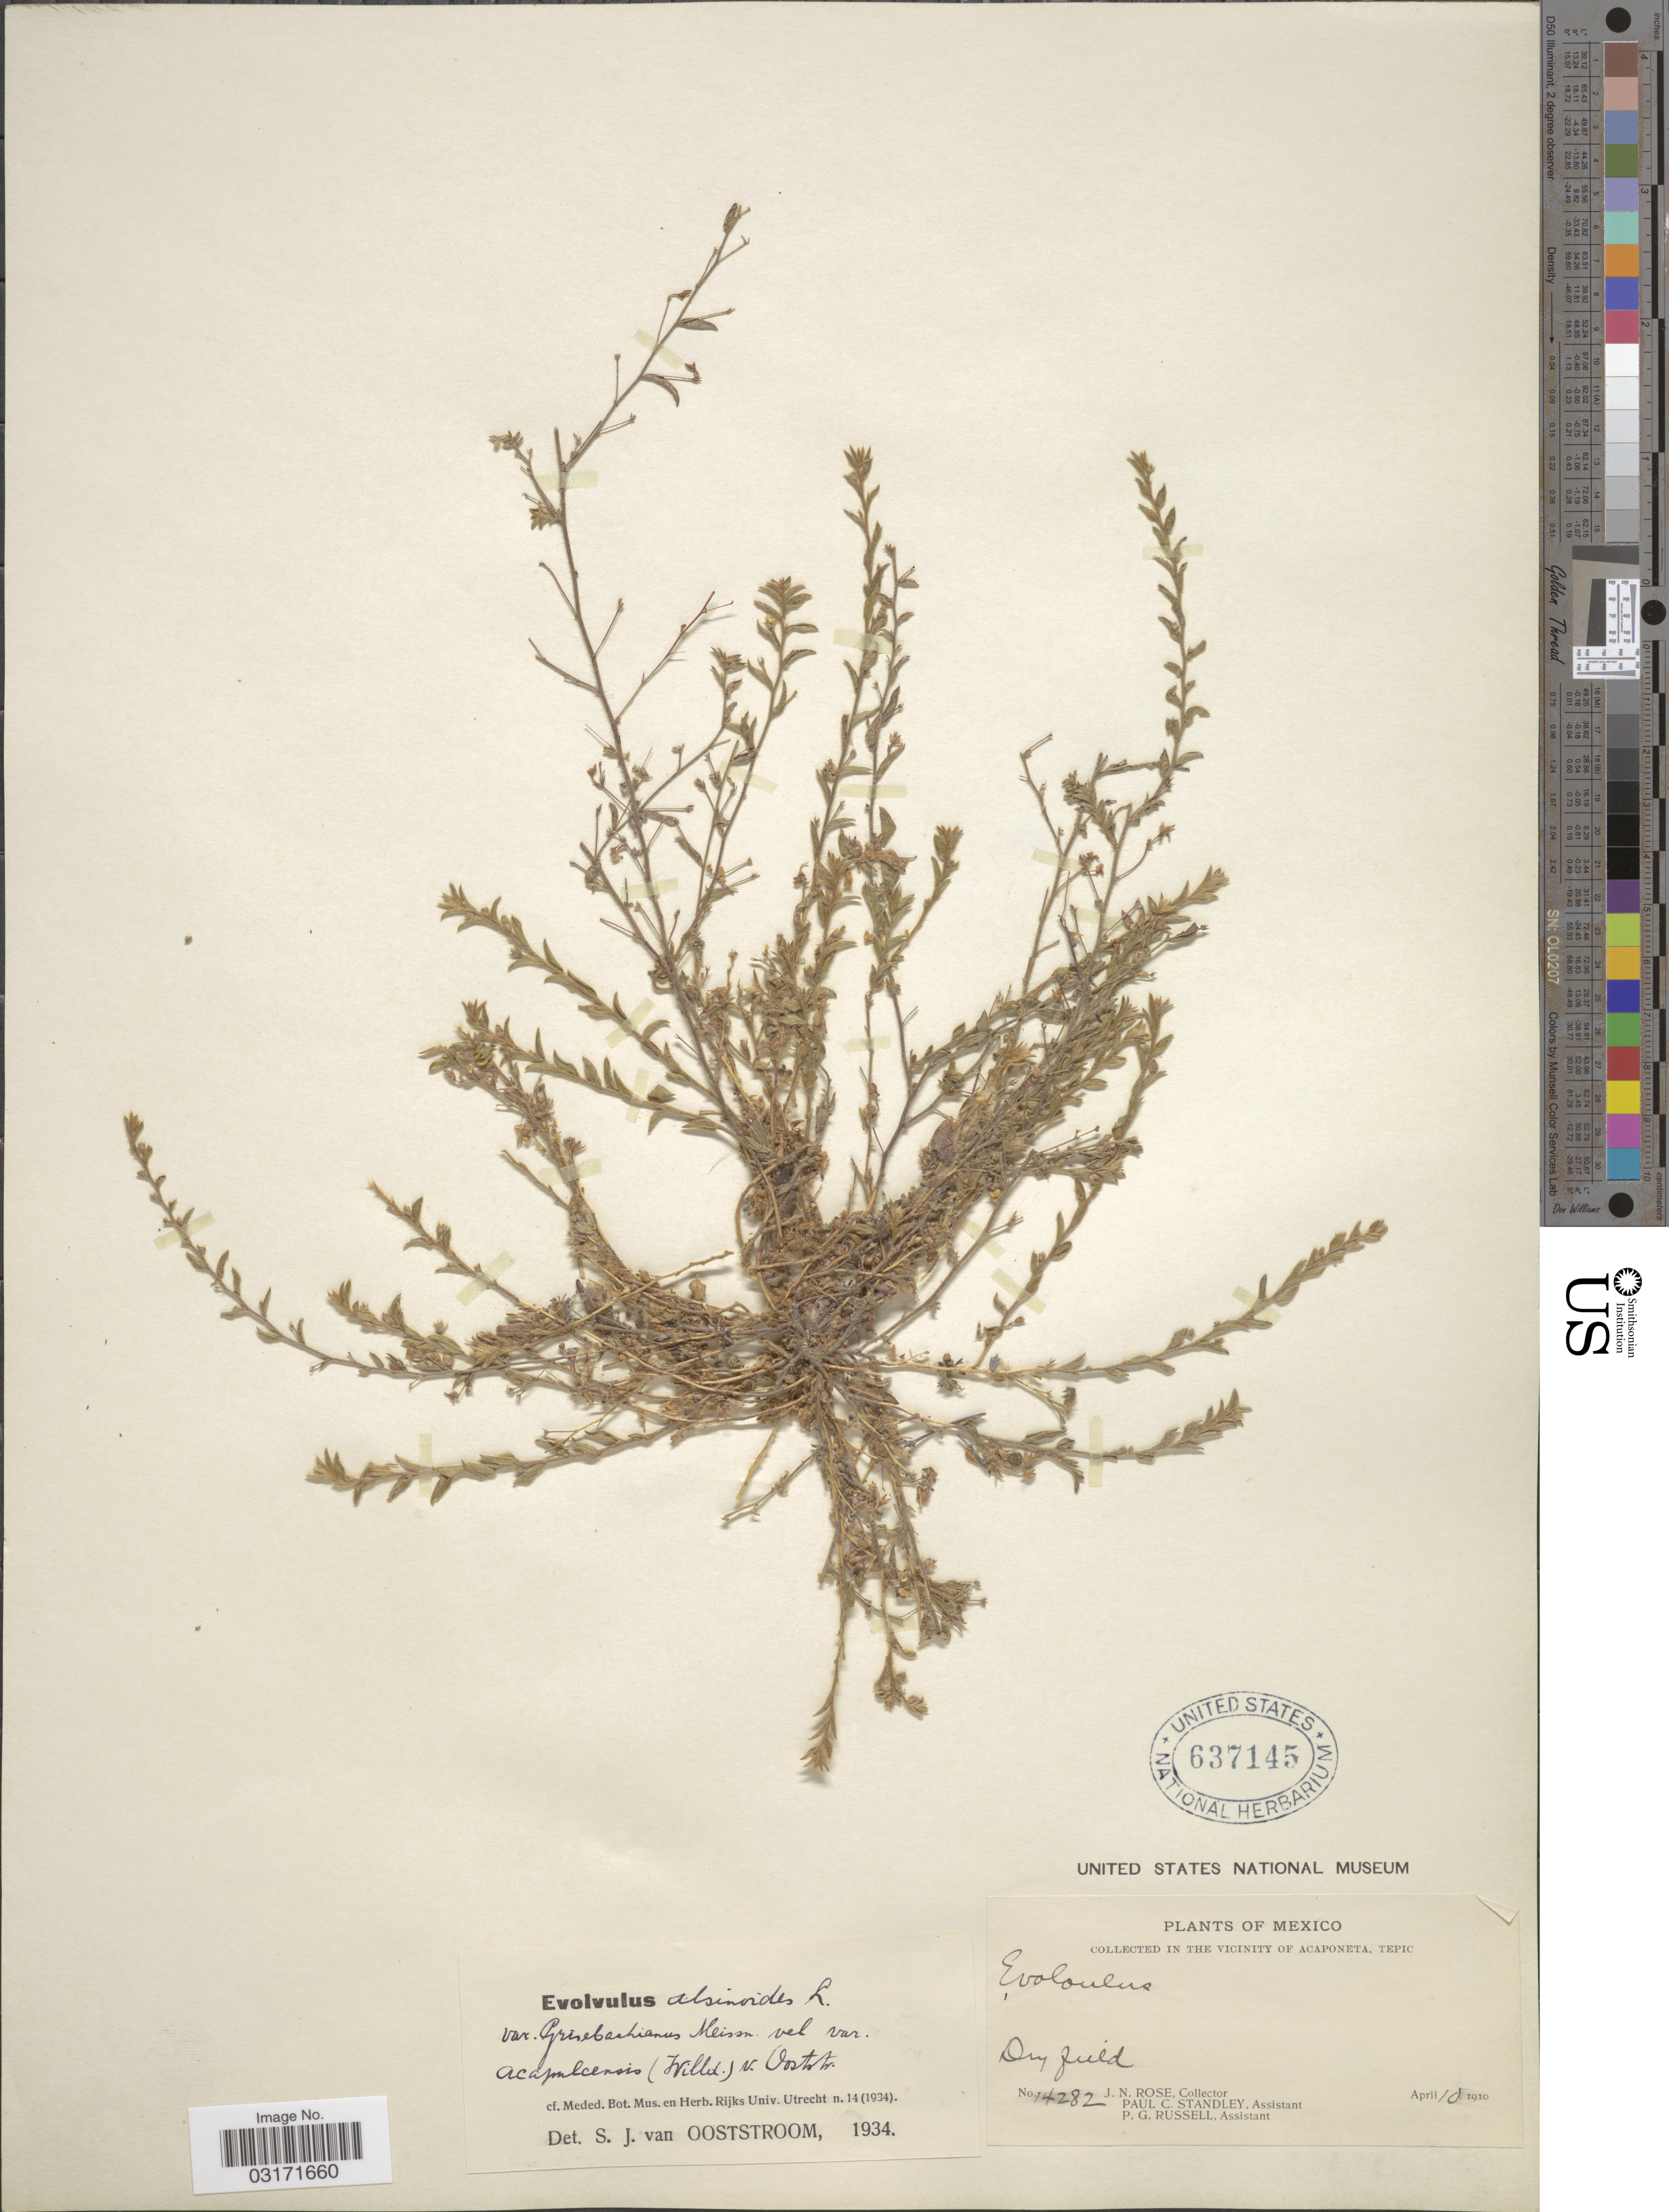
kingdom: Plantae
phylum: Tracheophyta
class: Magnoliopsida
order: Solanales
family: Convolvulaceae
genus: Evolvulus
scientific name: Evolvulus alsinoides var. grisebachianus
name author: Meisn.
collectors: J. N. Rose, P. C. Standley & P. G. Russell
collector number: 14282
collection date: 1910-04-10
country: Mexico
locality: In the vicinity of Acaponeta, Tepic.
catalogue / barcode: US 637145